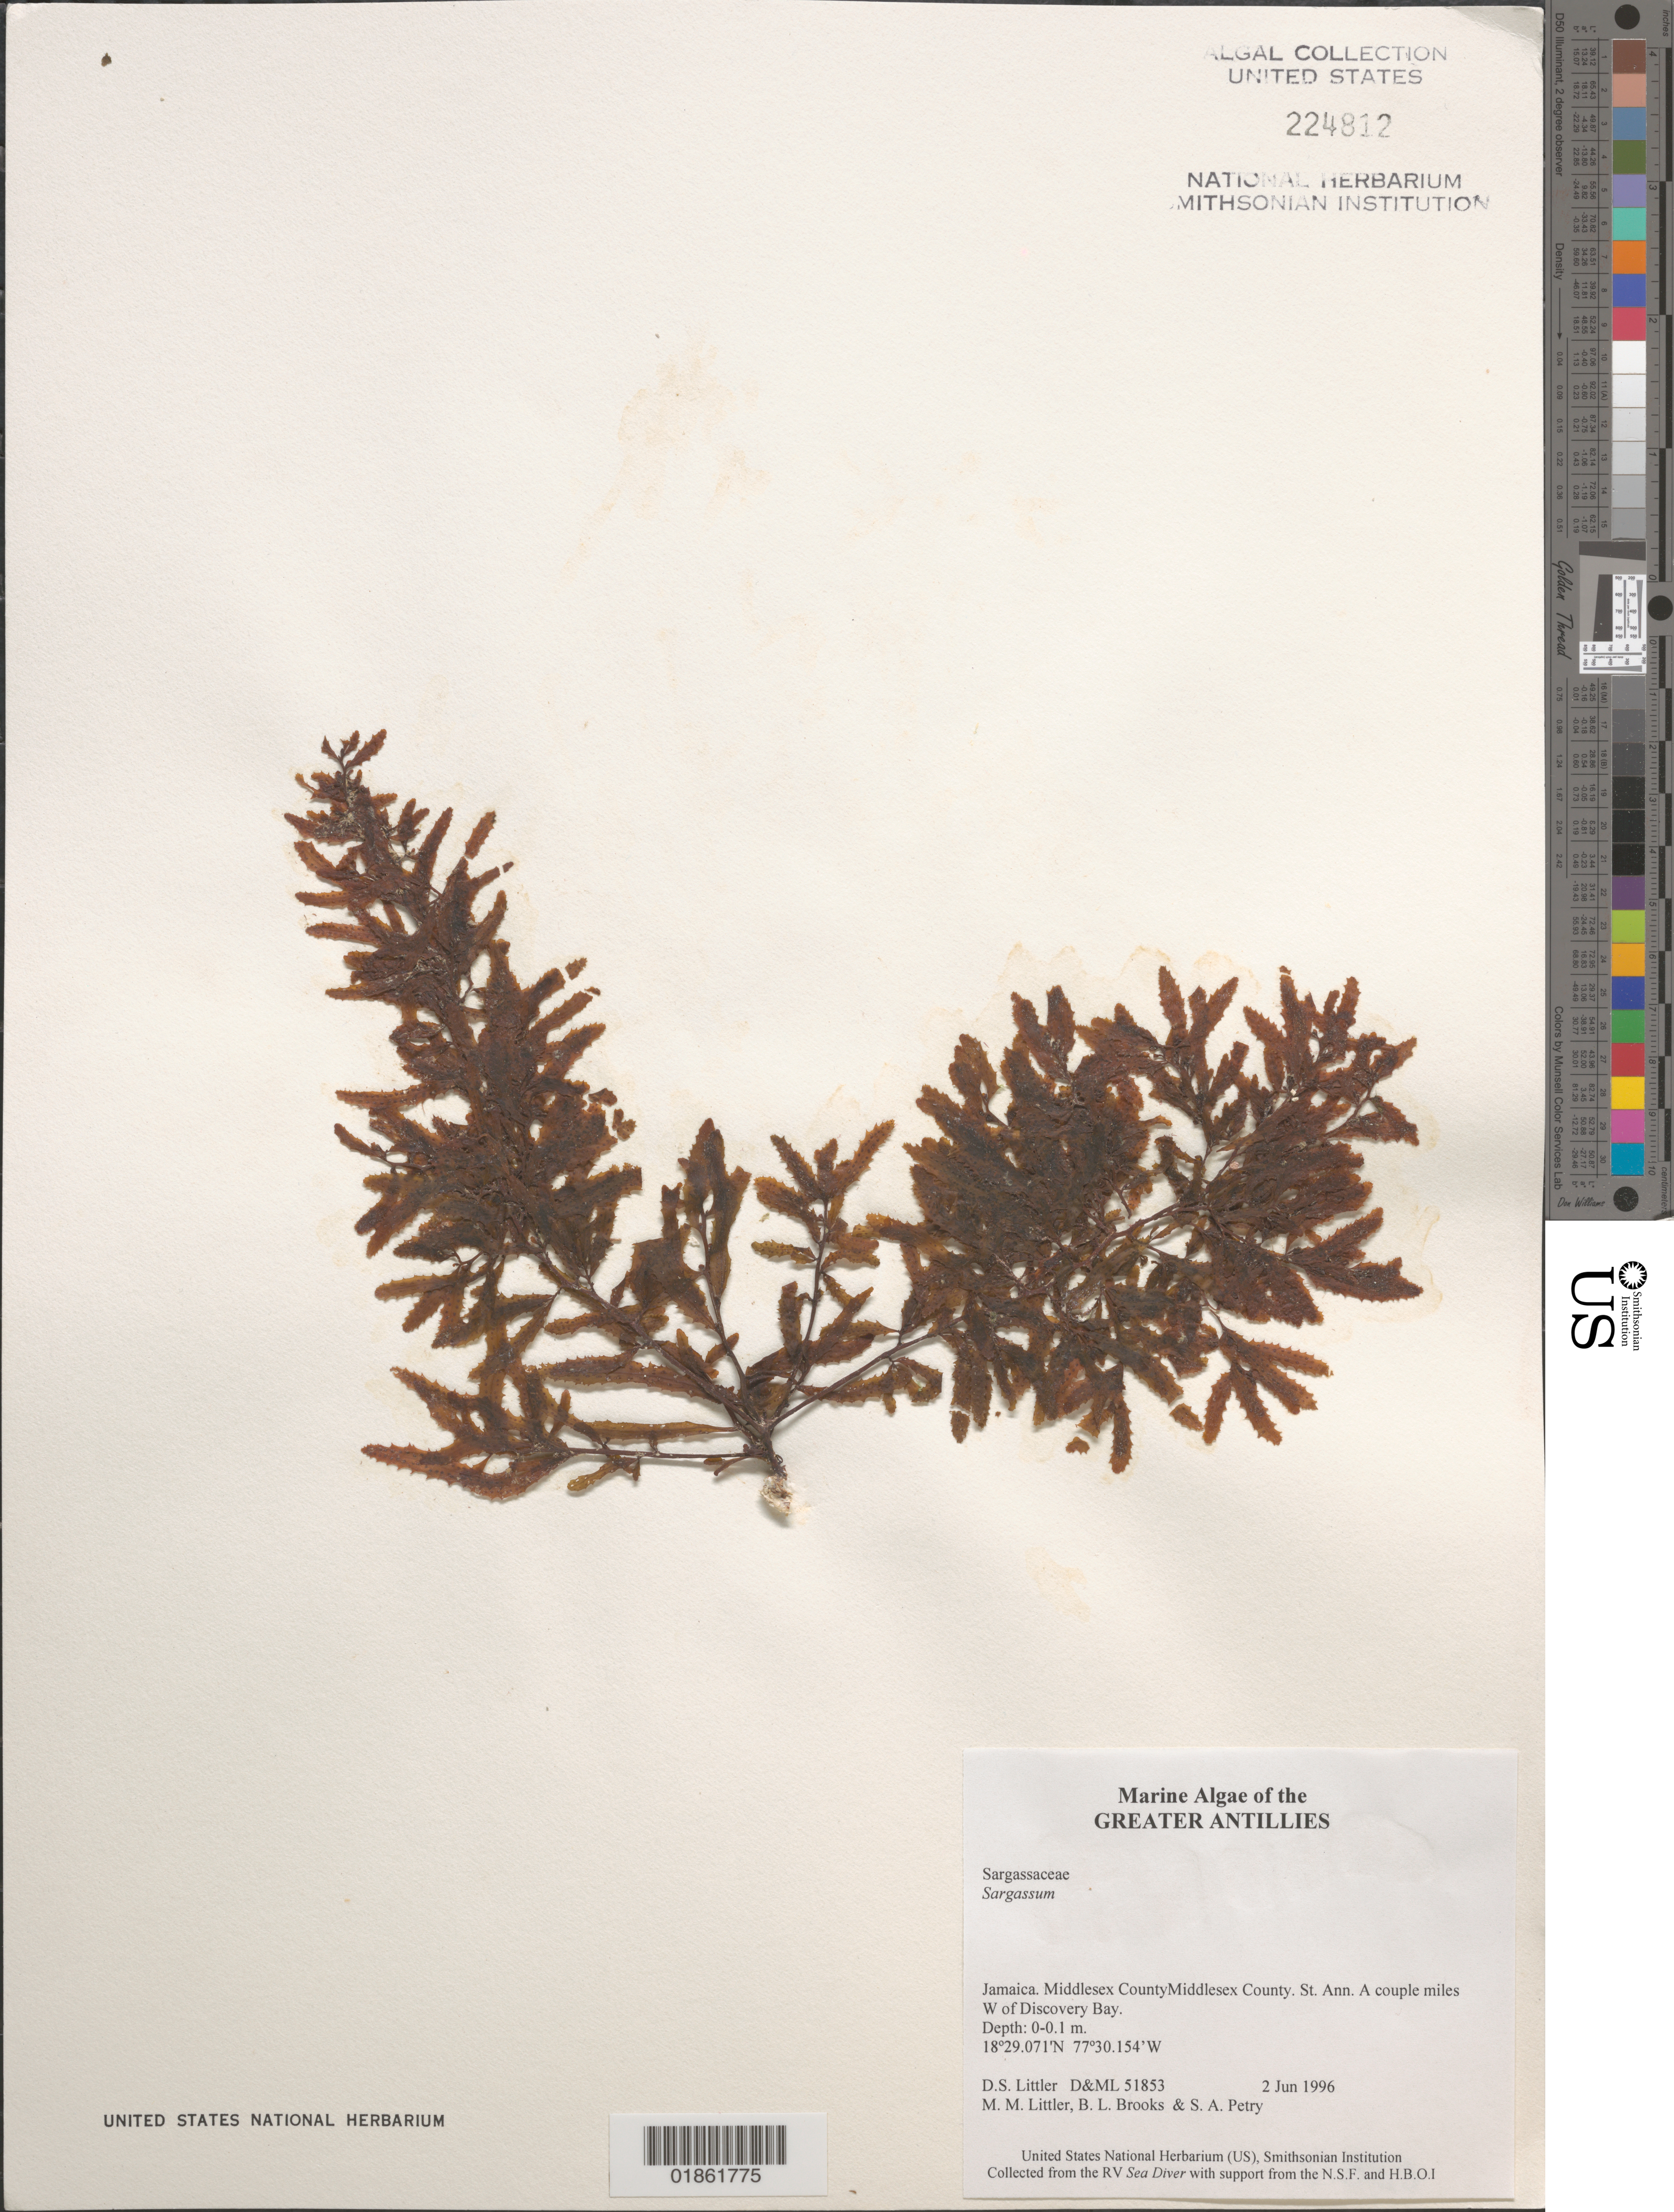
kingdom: Chromista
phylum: Ochrophyta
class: Phaeophyceae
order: Fucales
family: Sargassaceae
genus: Sargassum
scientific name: Sargassum sp.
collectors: D. S. Littler & M. M. Littler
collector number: D&ML 51853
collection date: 1996-06-02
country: Jamaica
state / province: Saint Ann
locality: W of Discovery Bay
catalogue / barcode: US 224812